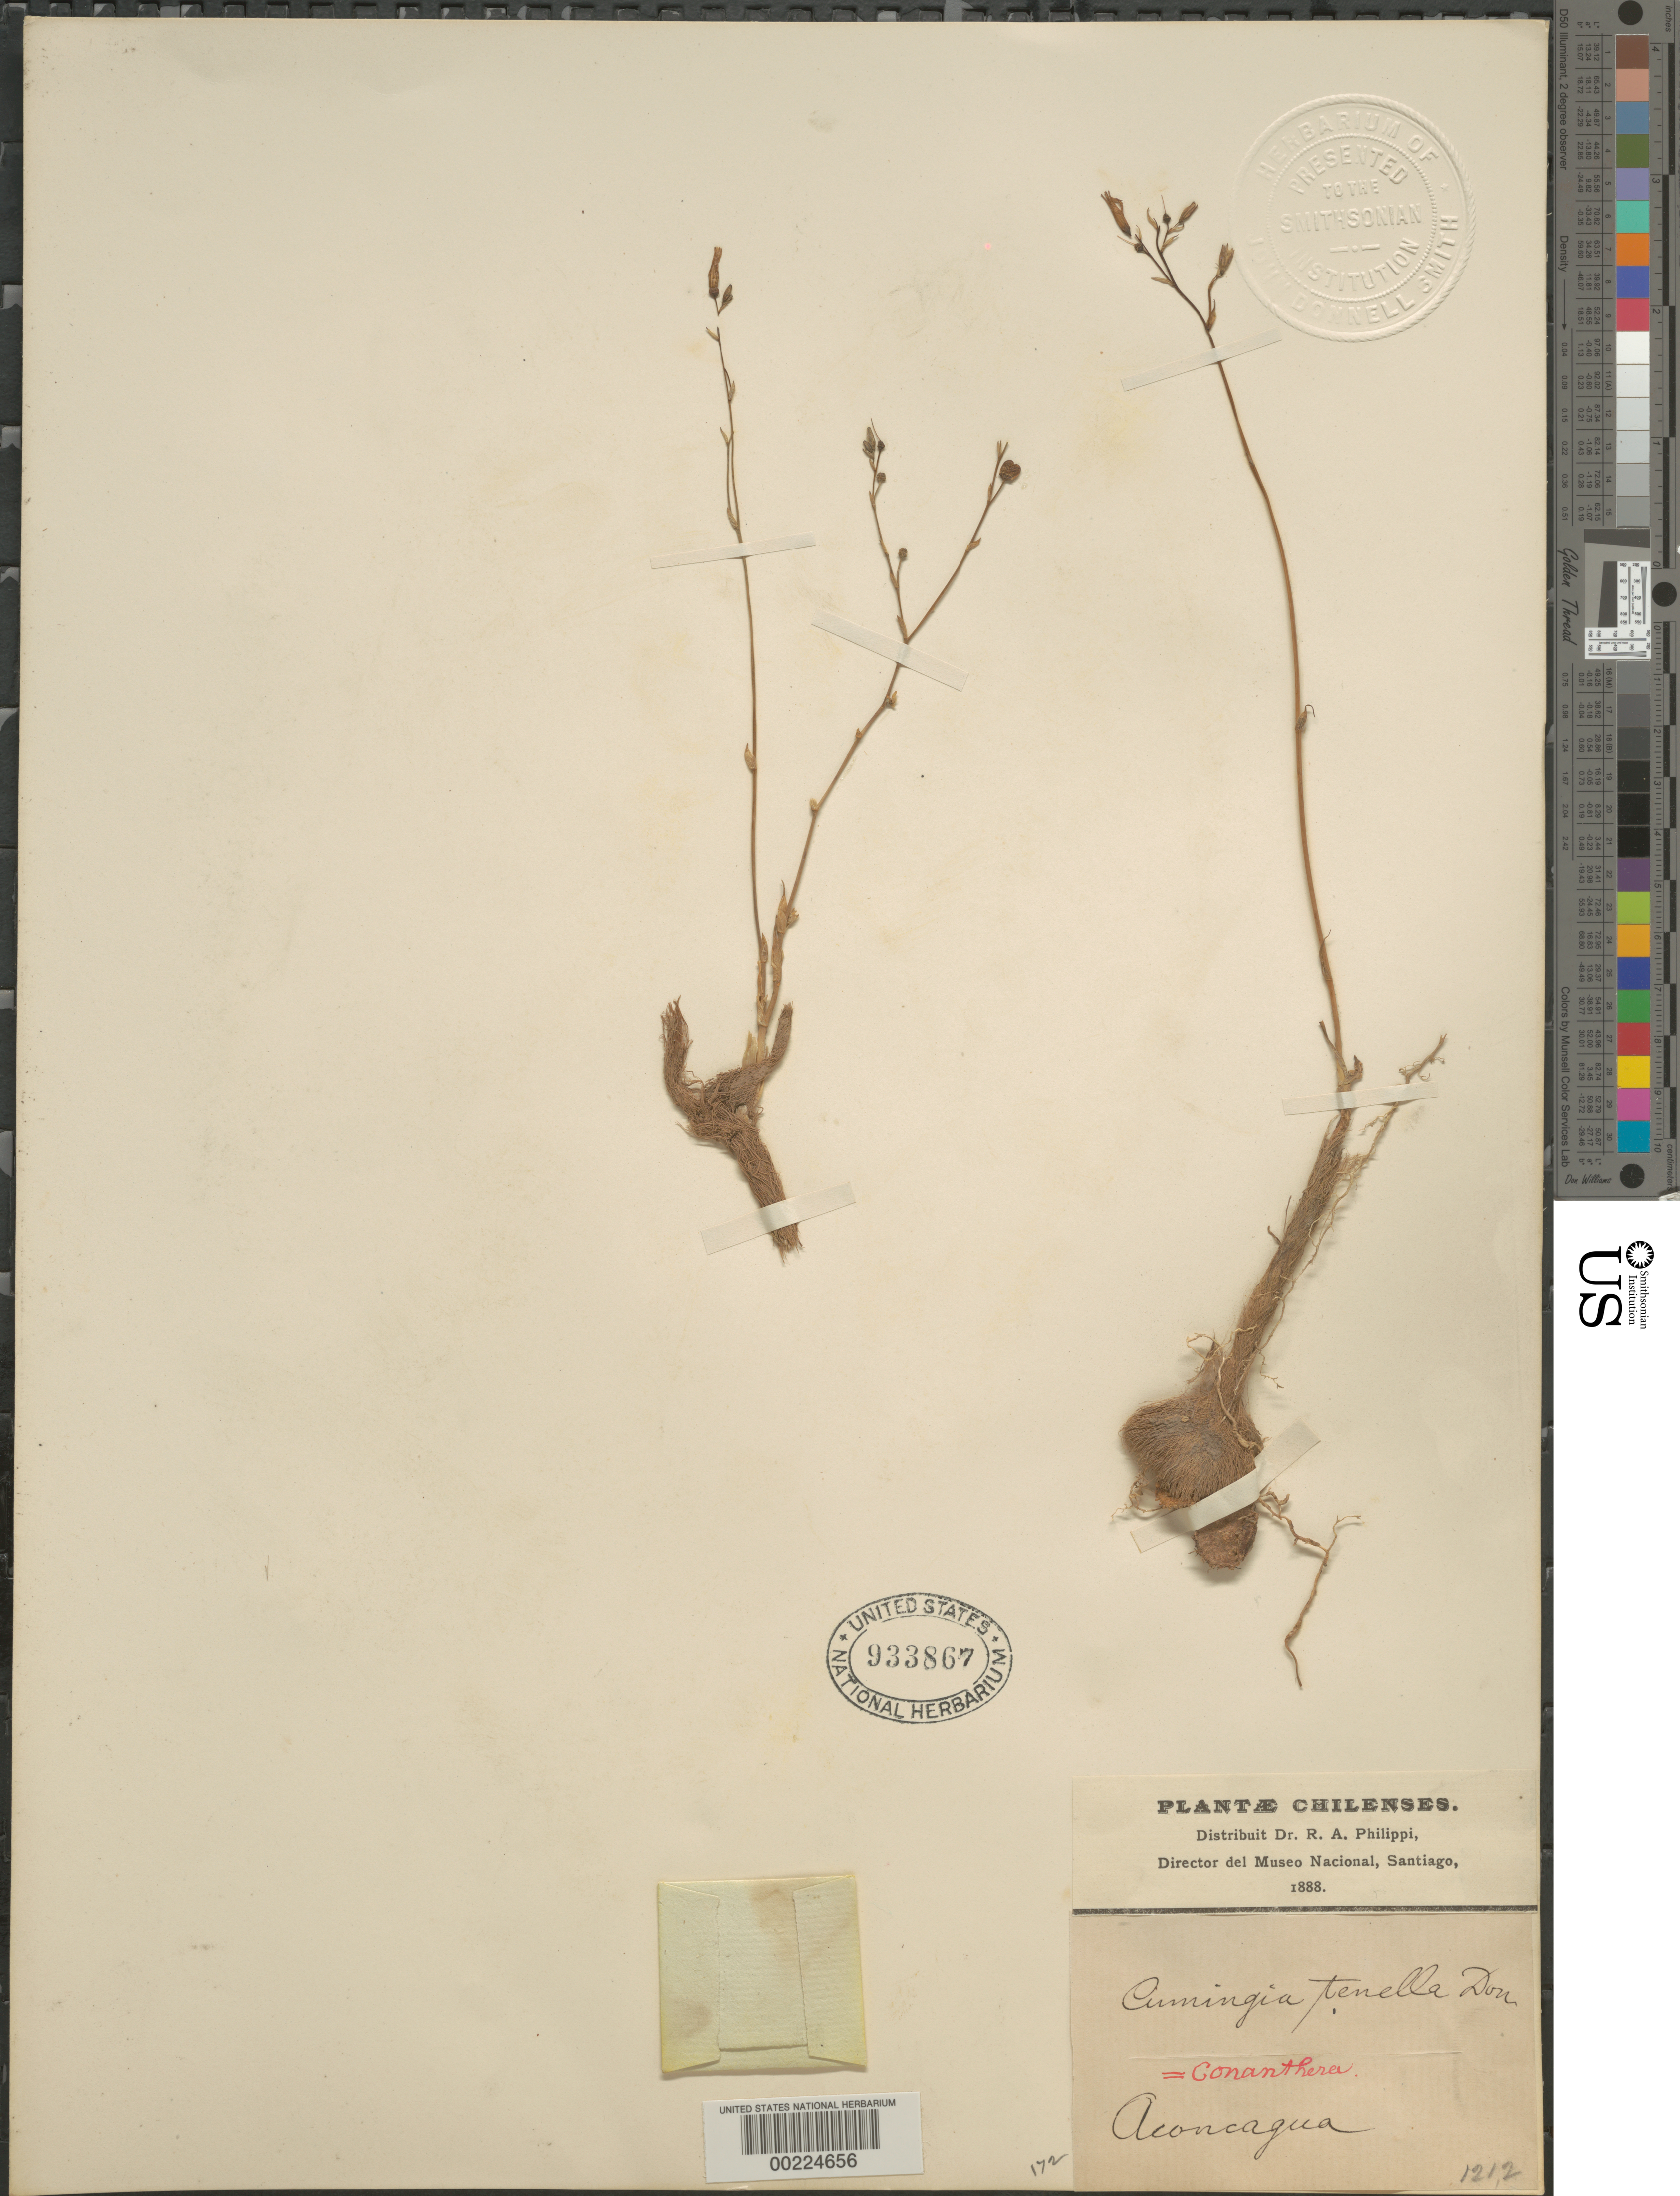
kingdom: Plantae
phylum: Tracheophyta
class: Liliopsida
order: Asparagales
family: Tecophilaeaceae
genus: Conanthera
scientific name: Conanthera tenella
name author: (D. Don) Ravenna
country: Chile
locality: Aconcaqua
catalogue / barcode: US 933867